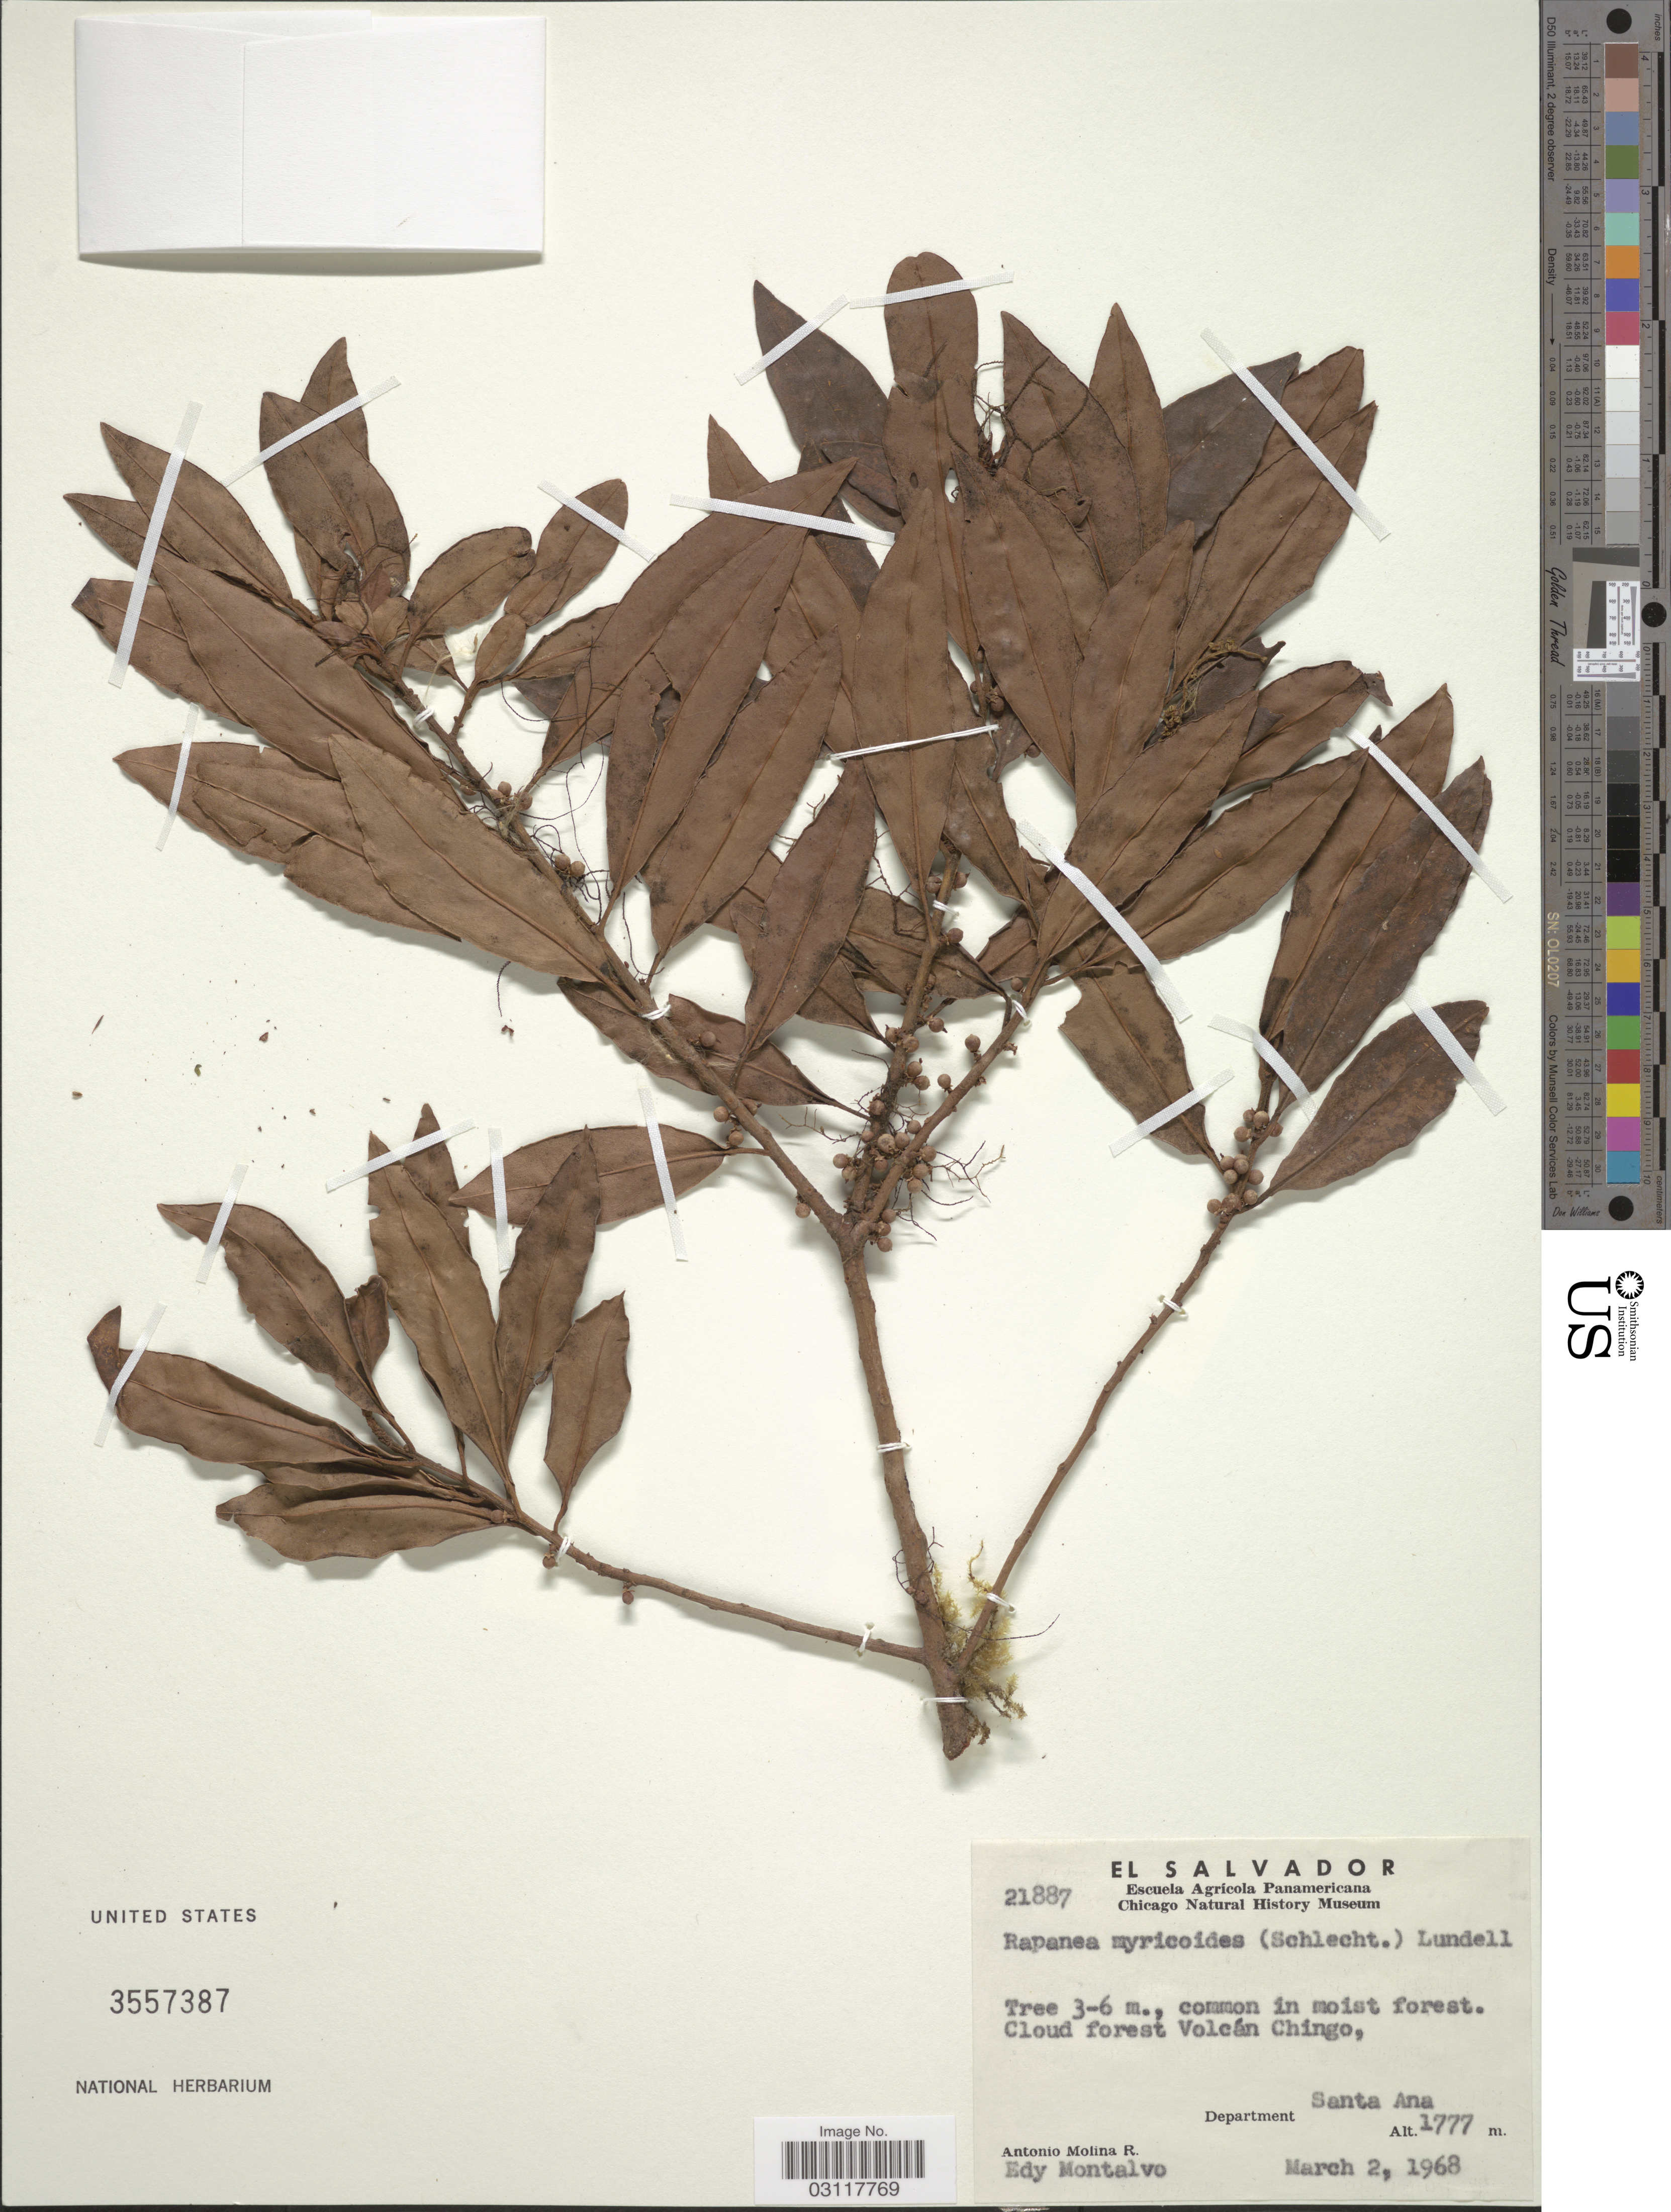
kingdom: Plantae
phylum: Tracheophyta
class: Magnoliopsida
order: Ericales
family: Primulaceae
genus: Rapanea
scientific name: Rapanea myricoides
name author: (Schltdl.) Lundell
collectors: A. Molina R. & E. A. Montalvo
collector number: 21887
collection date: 1968-03-02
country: El Salvador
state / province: Santa Ana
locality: Cloud forest Volcán Chingo, Department Santa Ana.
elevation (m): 1777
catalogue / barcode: US 3557387